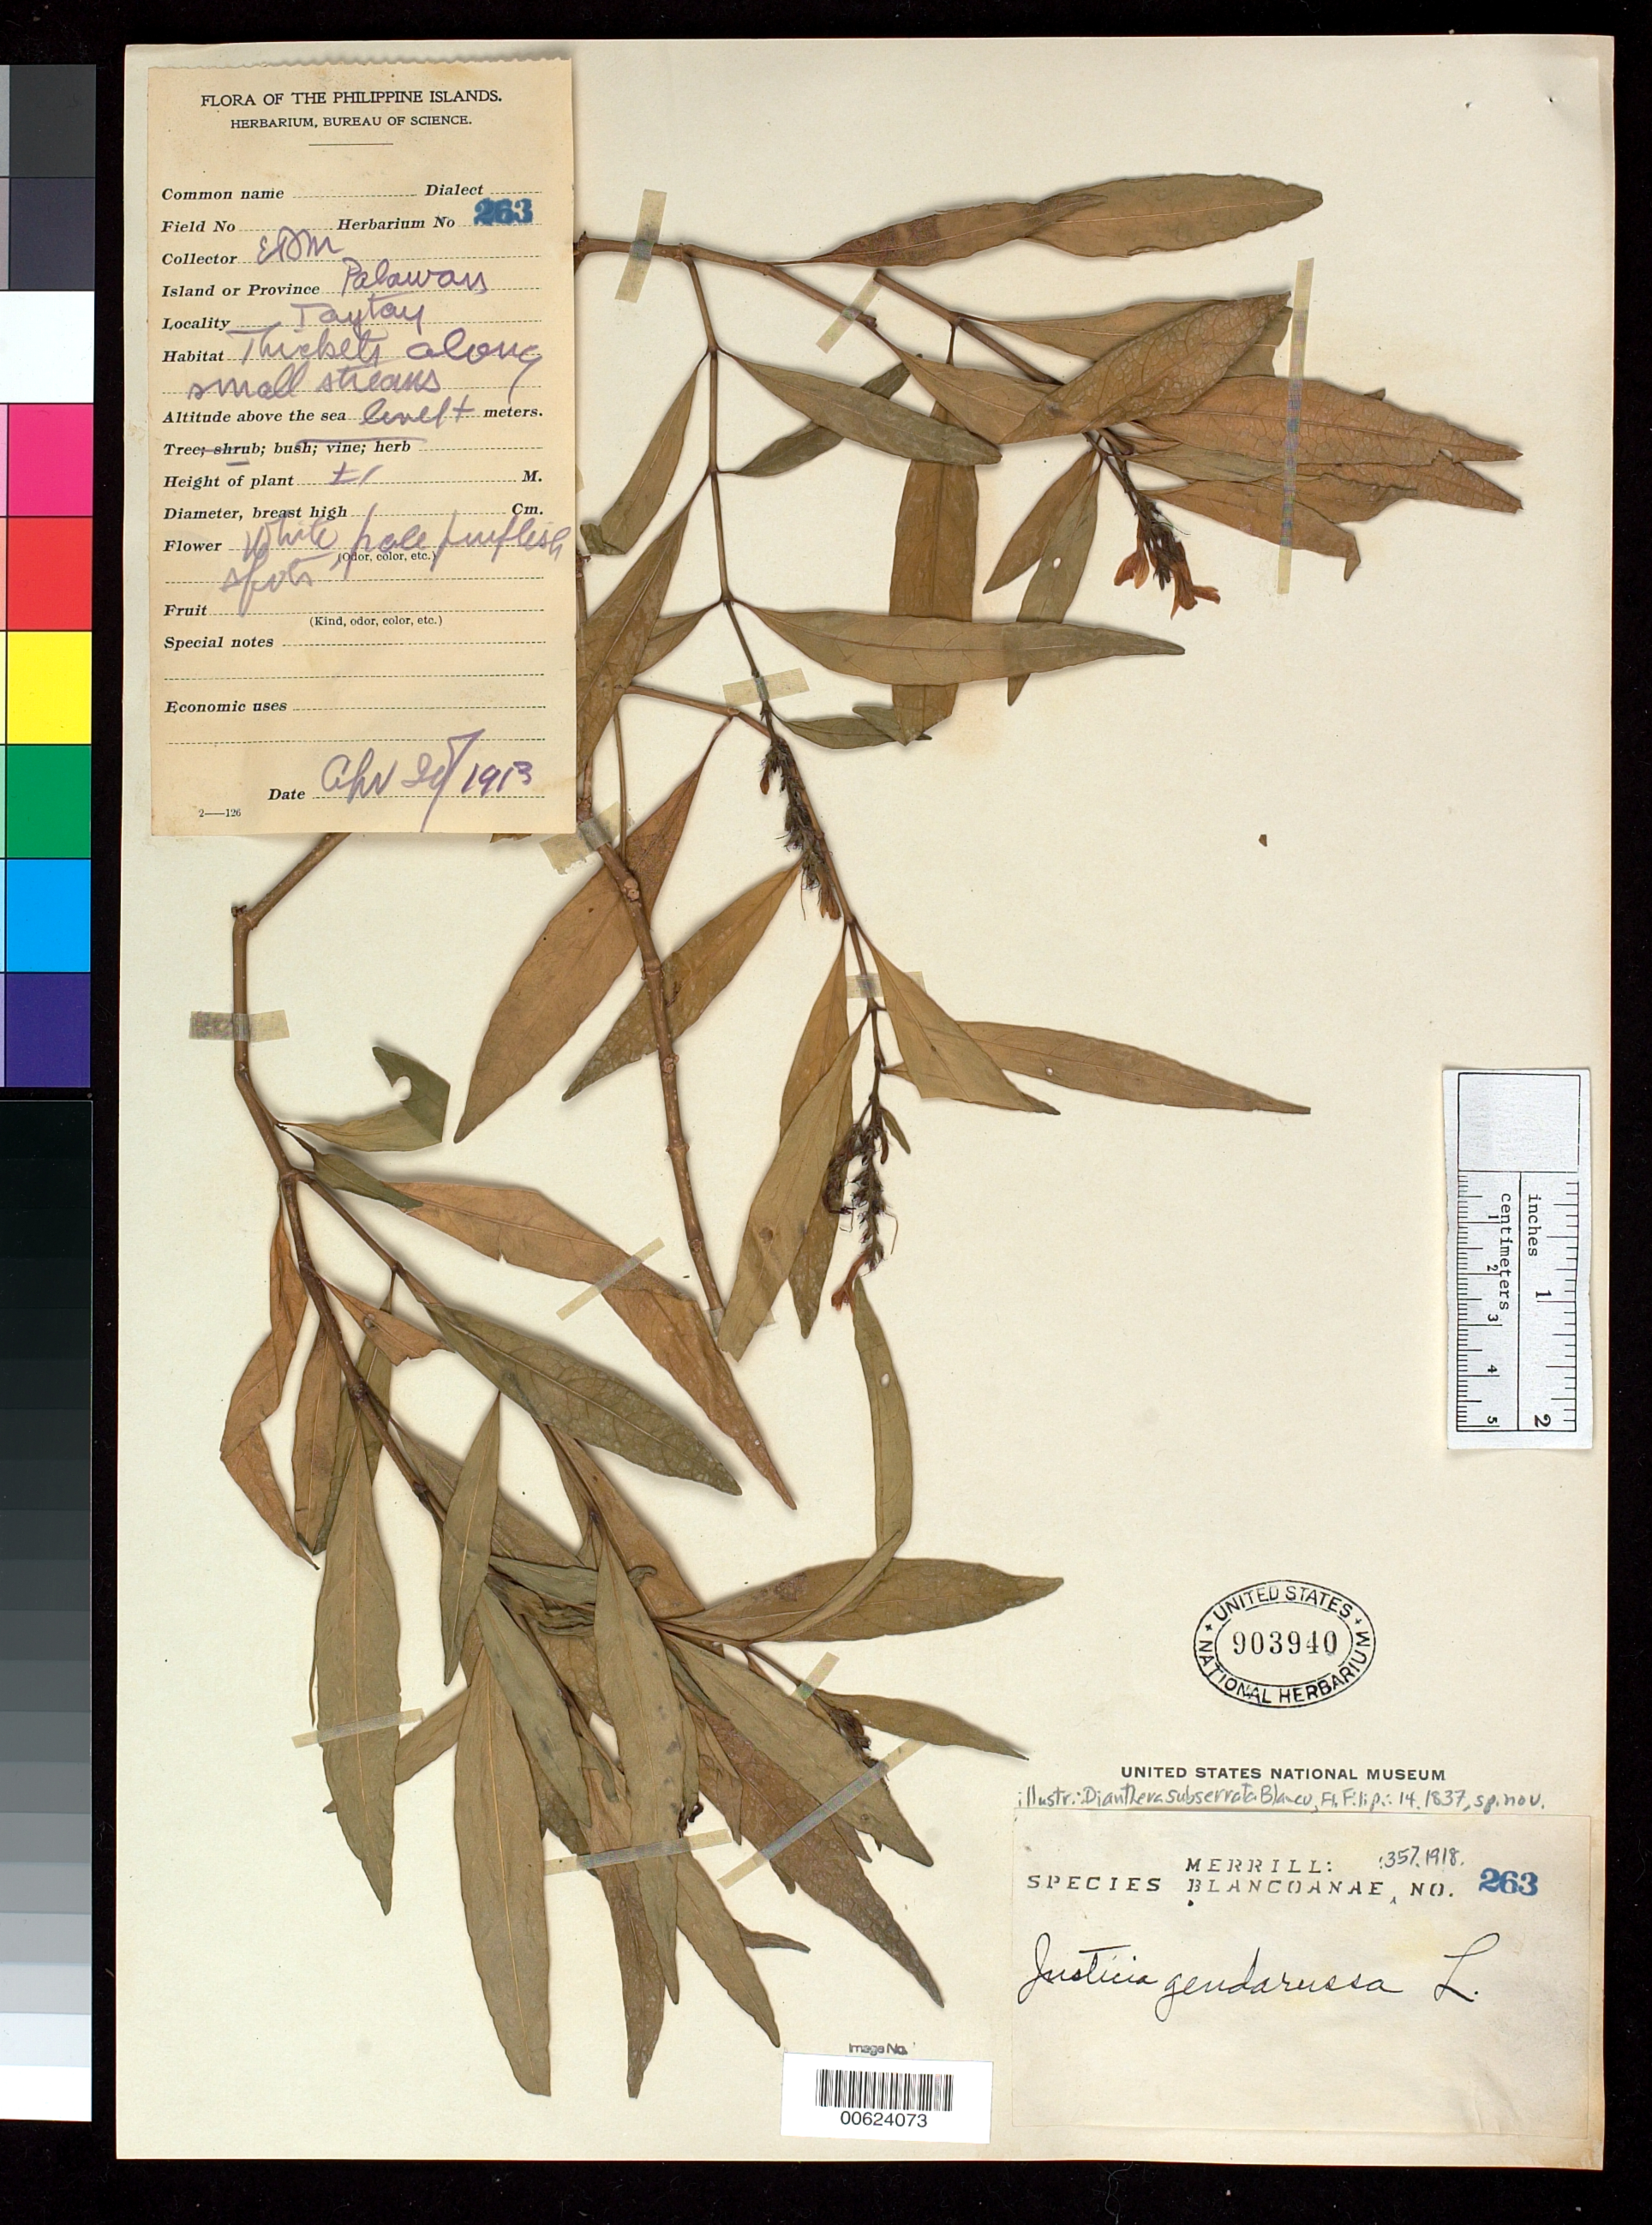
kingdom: Plantae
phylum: Tracheophyta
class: Magnoliopsida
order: Lamiales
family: Acanthaceae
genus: Justicia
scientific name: Justicia gendarussa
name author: Burm. f.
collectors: E. D. Merrill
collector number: Sp. Blancoan. 0263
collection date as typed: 20 Apr 1913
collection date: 1913-04-20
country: Philippines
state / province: Mimaropa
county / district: Palawan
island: Palawan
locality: Taytay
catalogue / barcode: US 903940